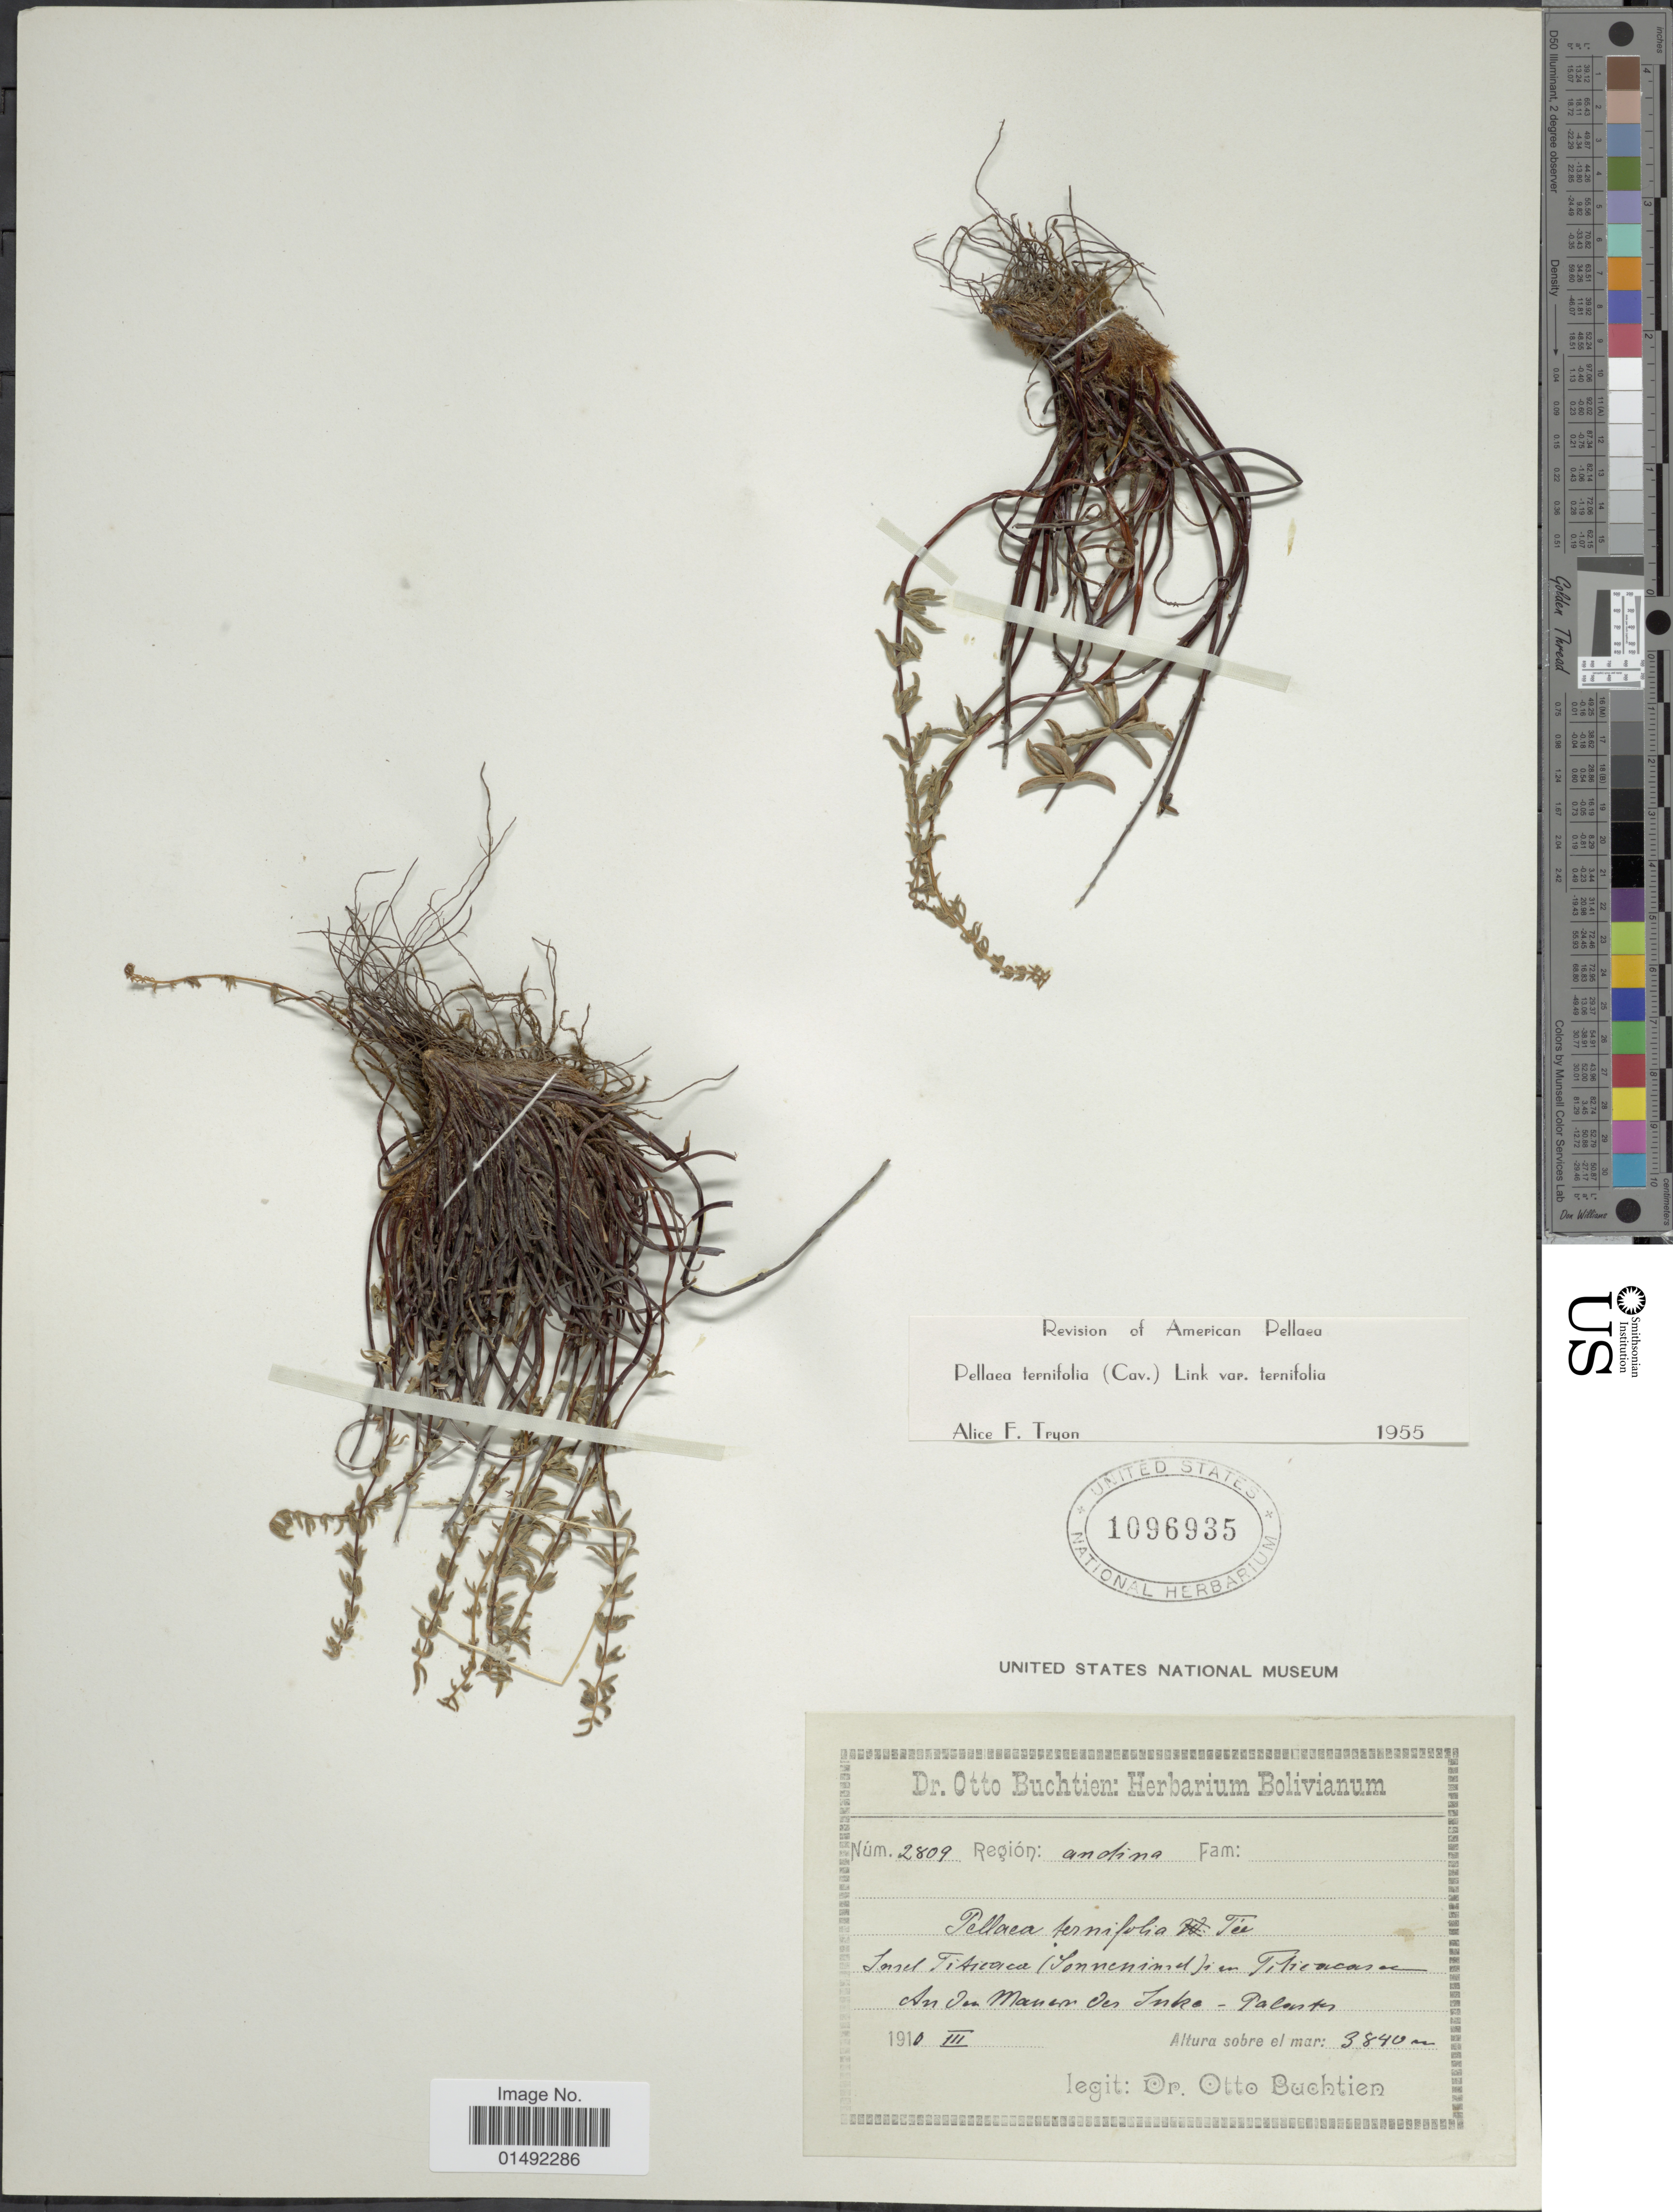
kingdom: Plantae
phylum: Tracheophyta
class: Polypodiopsida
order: Polypodiales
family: Pteridaceae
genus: Pellaea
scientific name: Pellaea ternifolia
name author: (Cav.) Link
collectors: O. Buchtien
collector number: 2809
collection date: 1910-03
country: Bolivia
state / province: La Paz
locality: Insel Titicaca (Sonnen insel)- Isla de Sol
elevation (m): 3840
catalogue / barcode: US 1096935